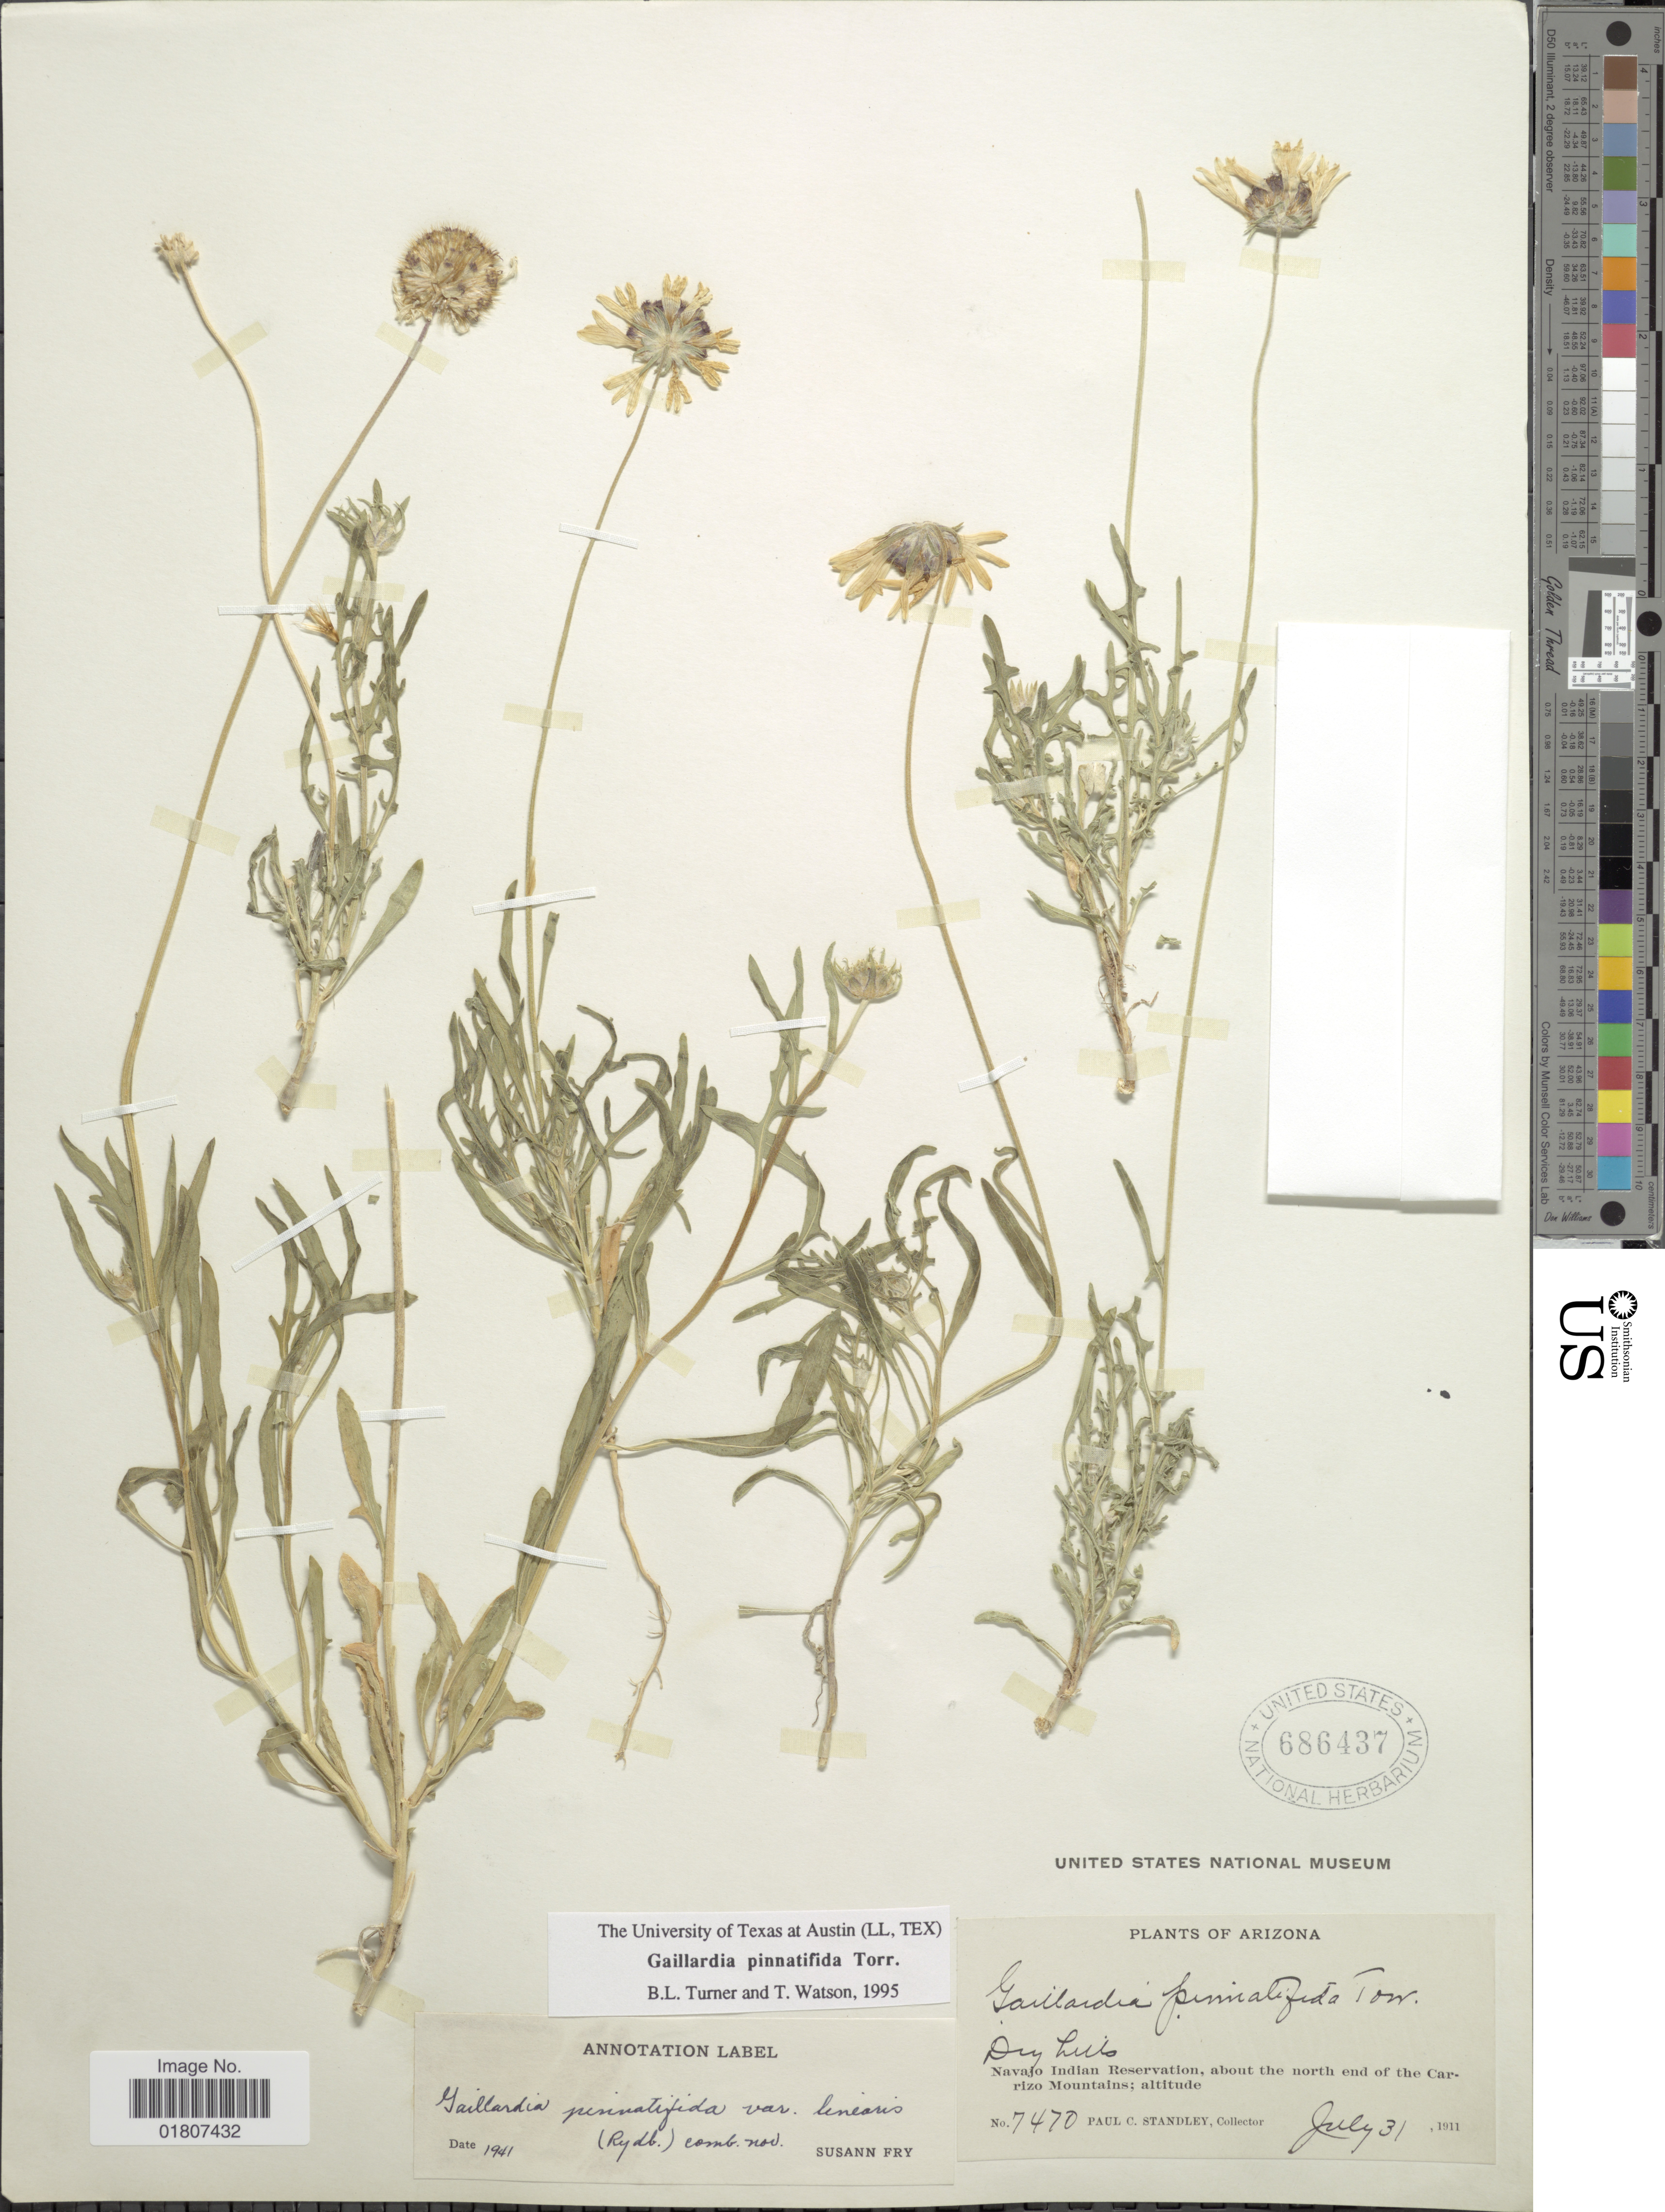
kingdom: Plantae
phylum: Tracheophyta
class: Magnoliopsida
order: Asterales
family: Asteraceae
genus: Gaillardia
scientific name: Gaillardia pinnatifida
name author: Torr.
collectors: P. C. Standley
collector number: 7470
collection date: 1911-07-31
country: United States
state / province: Arizona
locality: Navajo Indian Reservation, about the north end of the Carizo Mountains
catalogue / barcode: US 686437